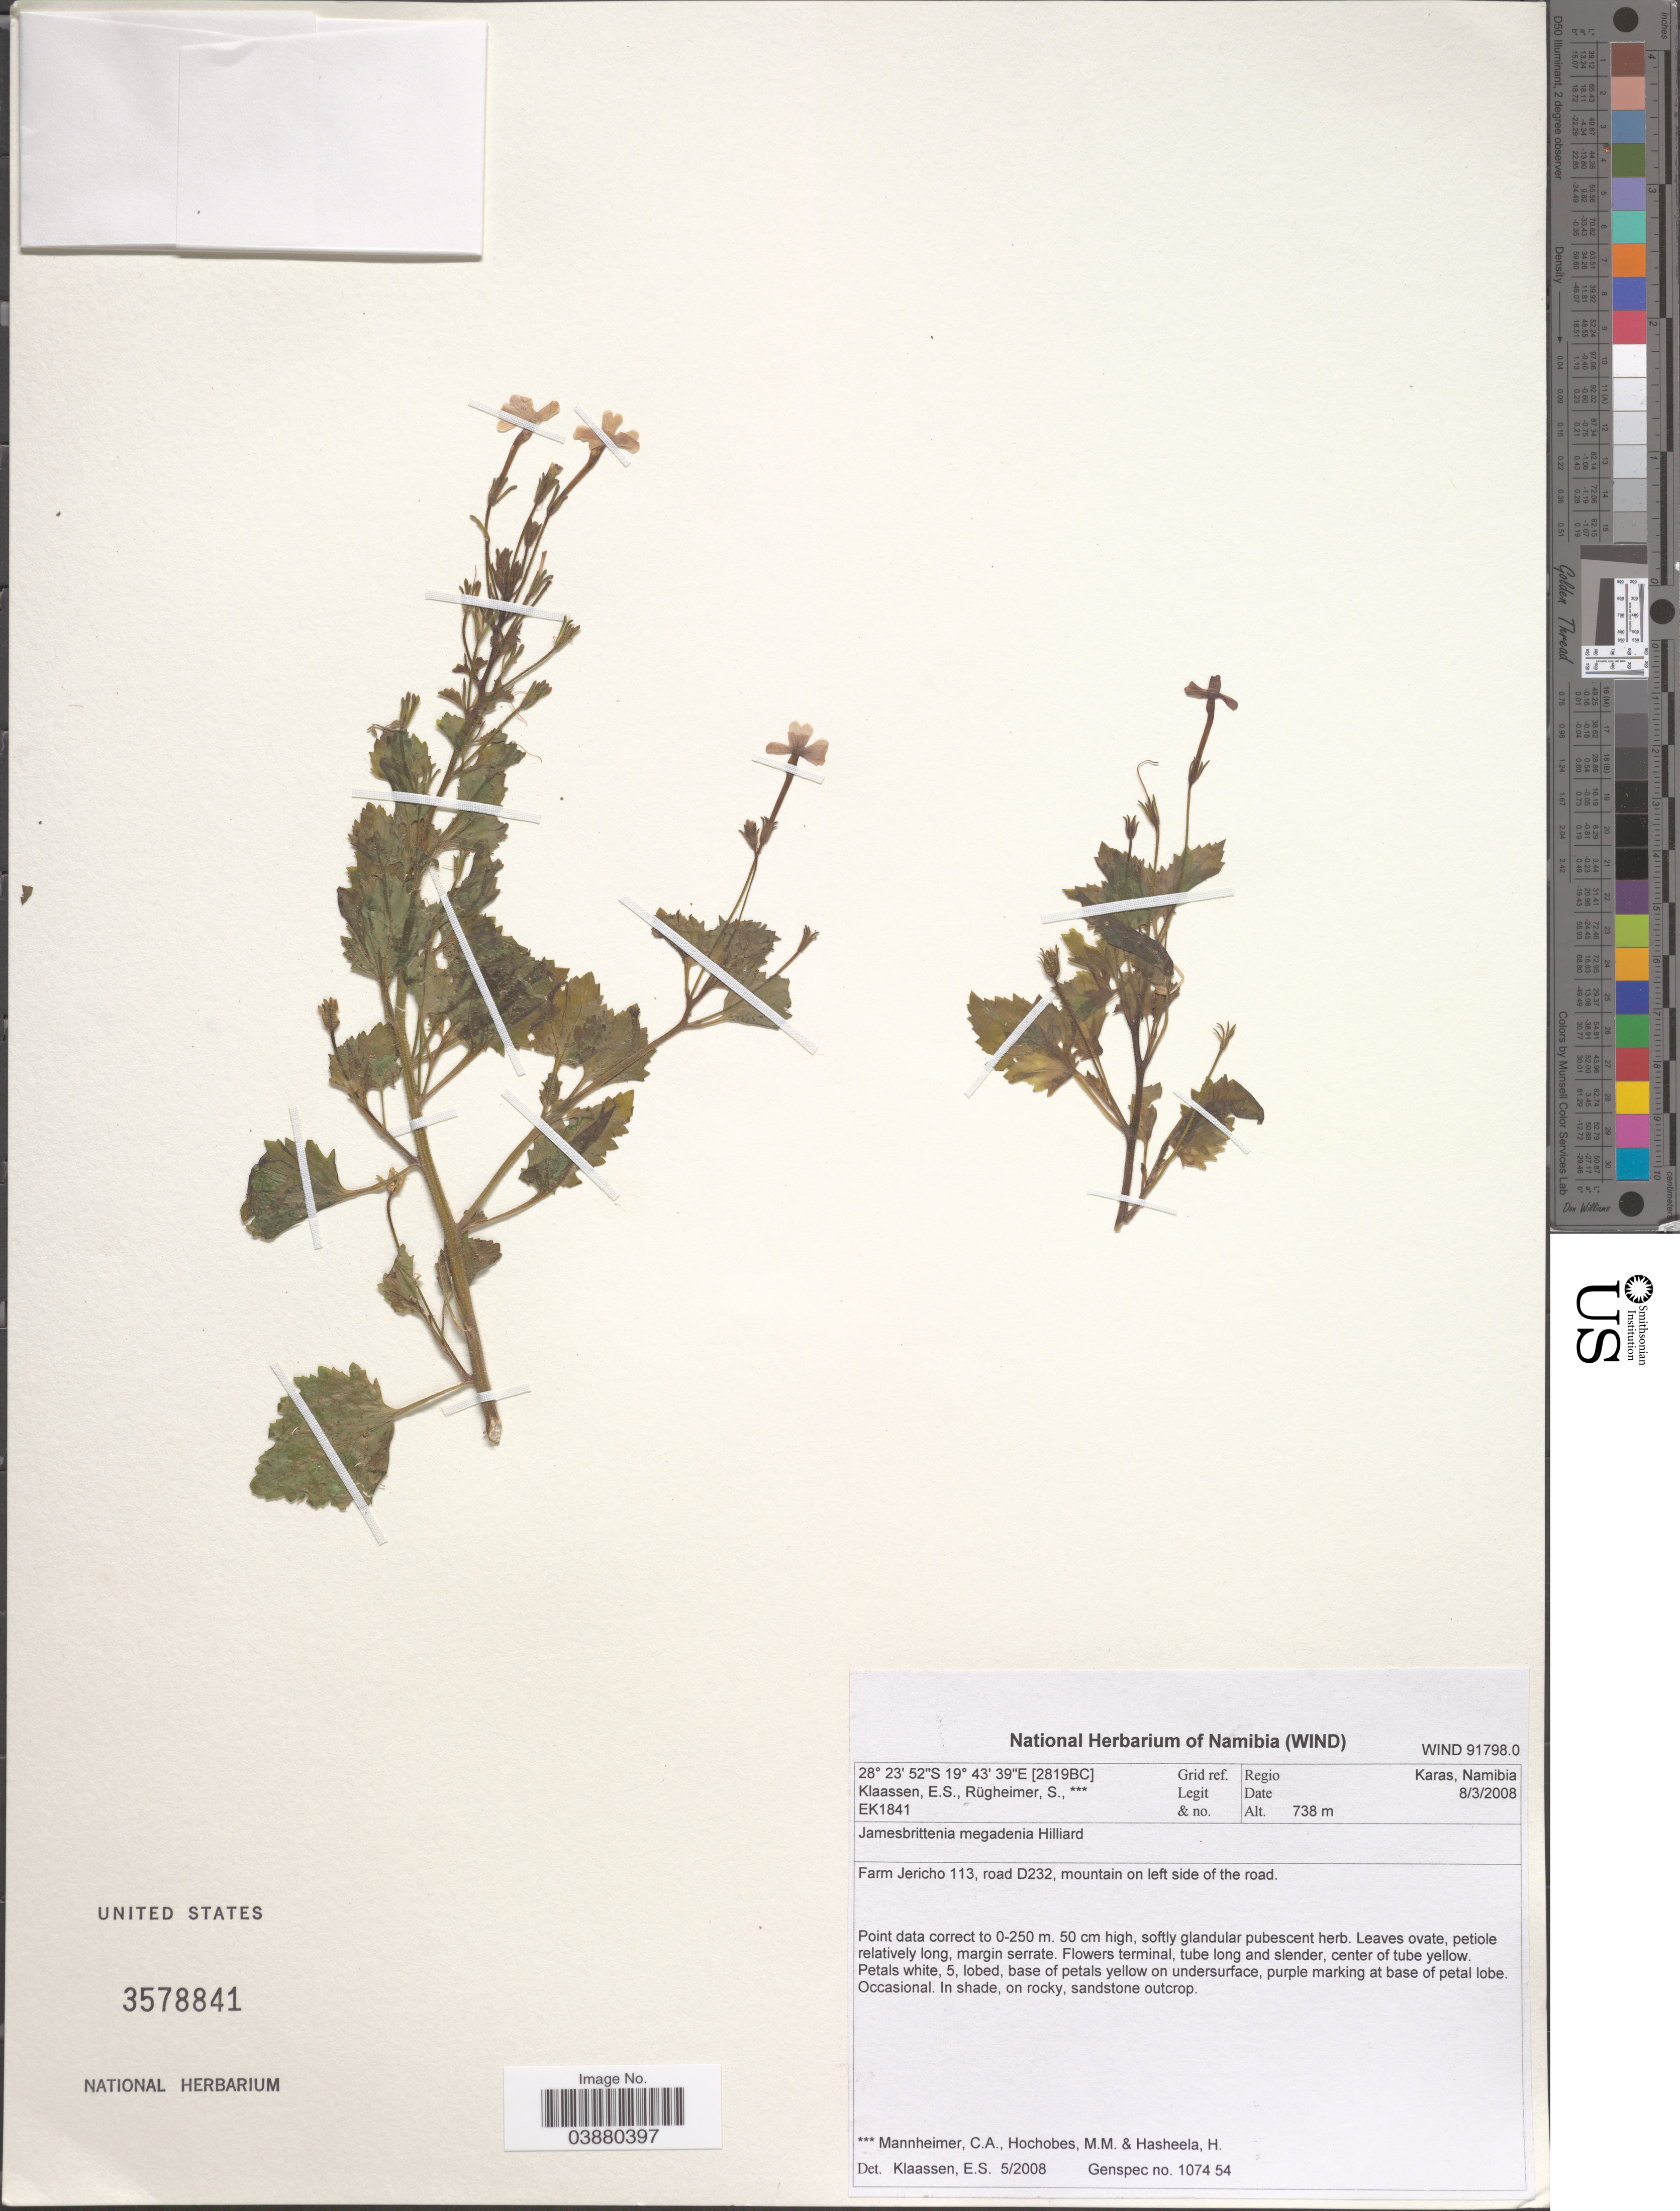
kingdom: Plantae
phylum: Tracheophyta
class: Magnoliopsida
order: Lamiales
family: Scrophulariaceae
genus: Jamesbrittenia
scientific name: Jamesbrittenia megadenia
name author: Hilliard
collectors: E. S. Klaassen, S. Rugheimer, C. A. Mannheimer, M. Hochobes & H. Hasheela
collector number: EK1841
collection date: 2008-03-08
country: Namibia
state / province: Karas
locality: [2819BC] Grid ref. Regio Karas. Farm Jericho 113, road D232, mountain on left side of the road.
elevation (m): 738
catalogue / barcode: US 3578841